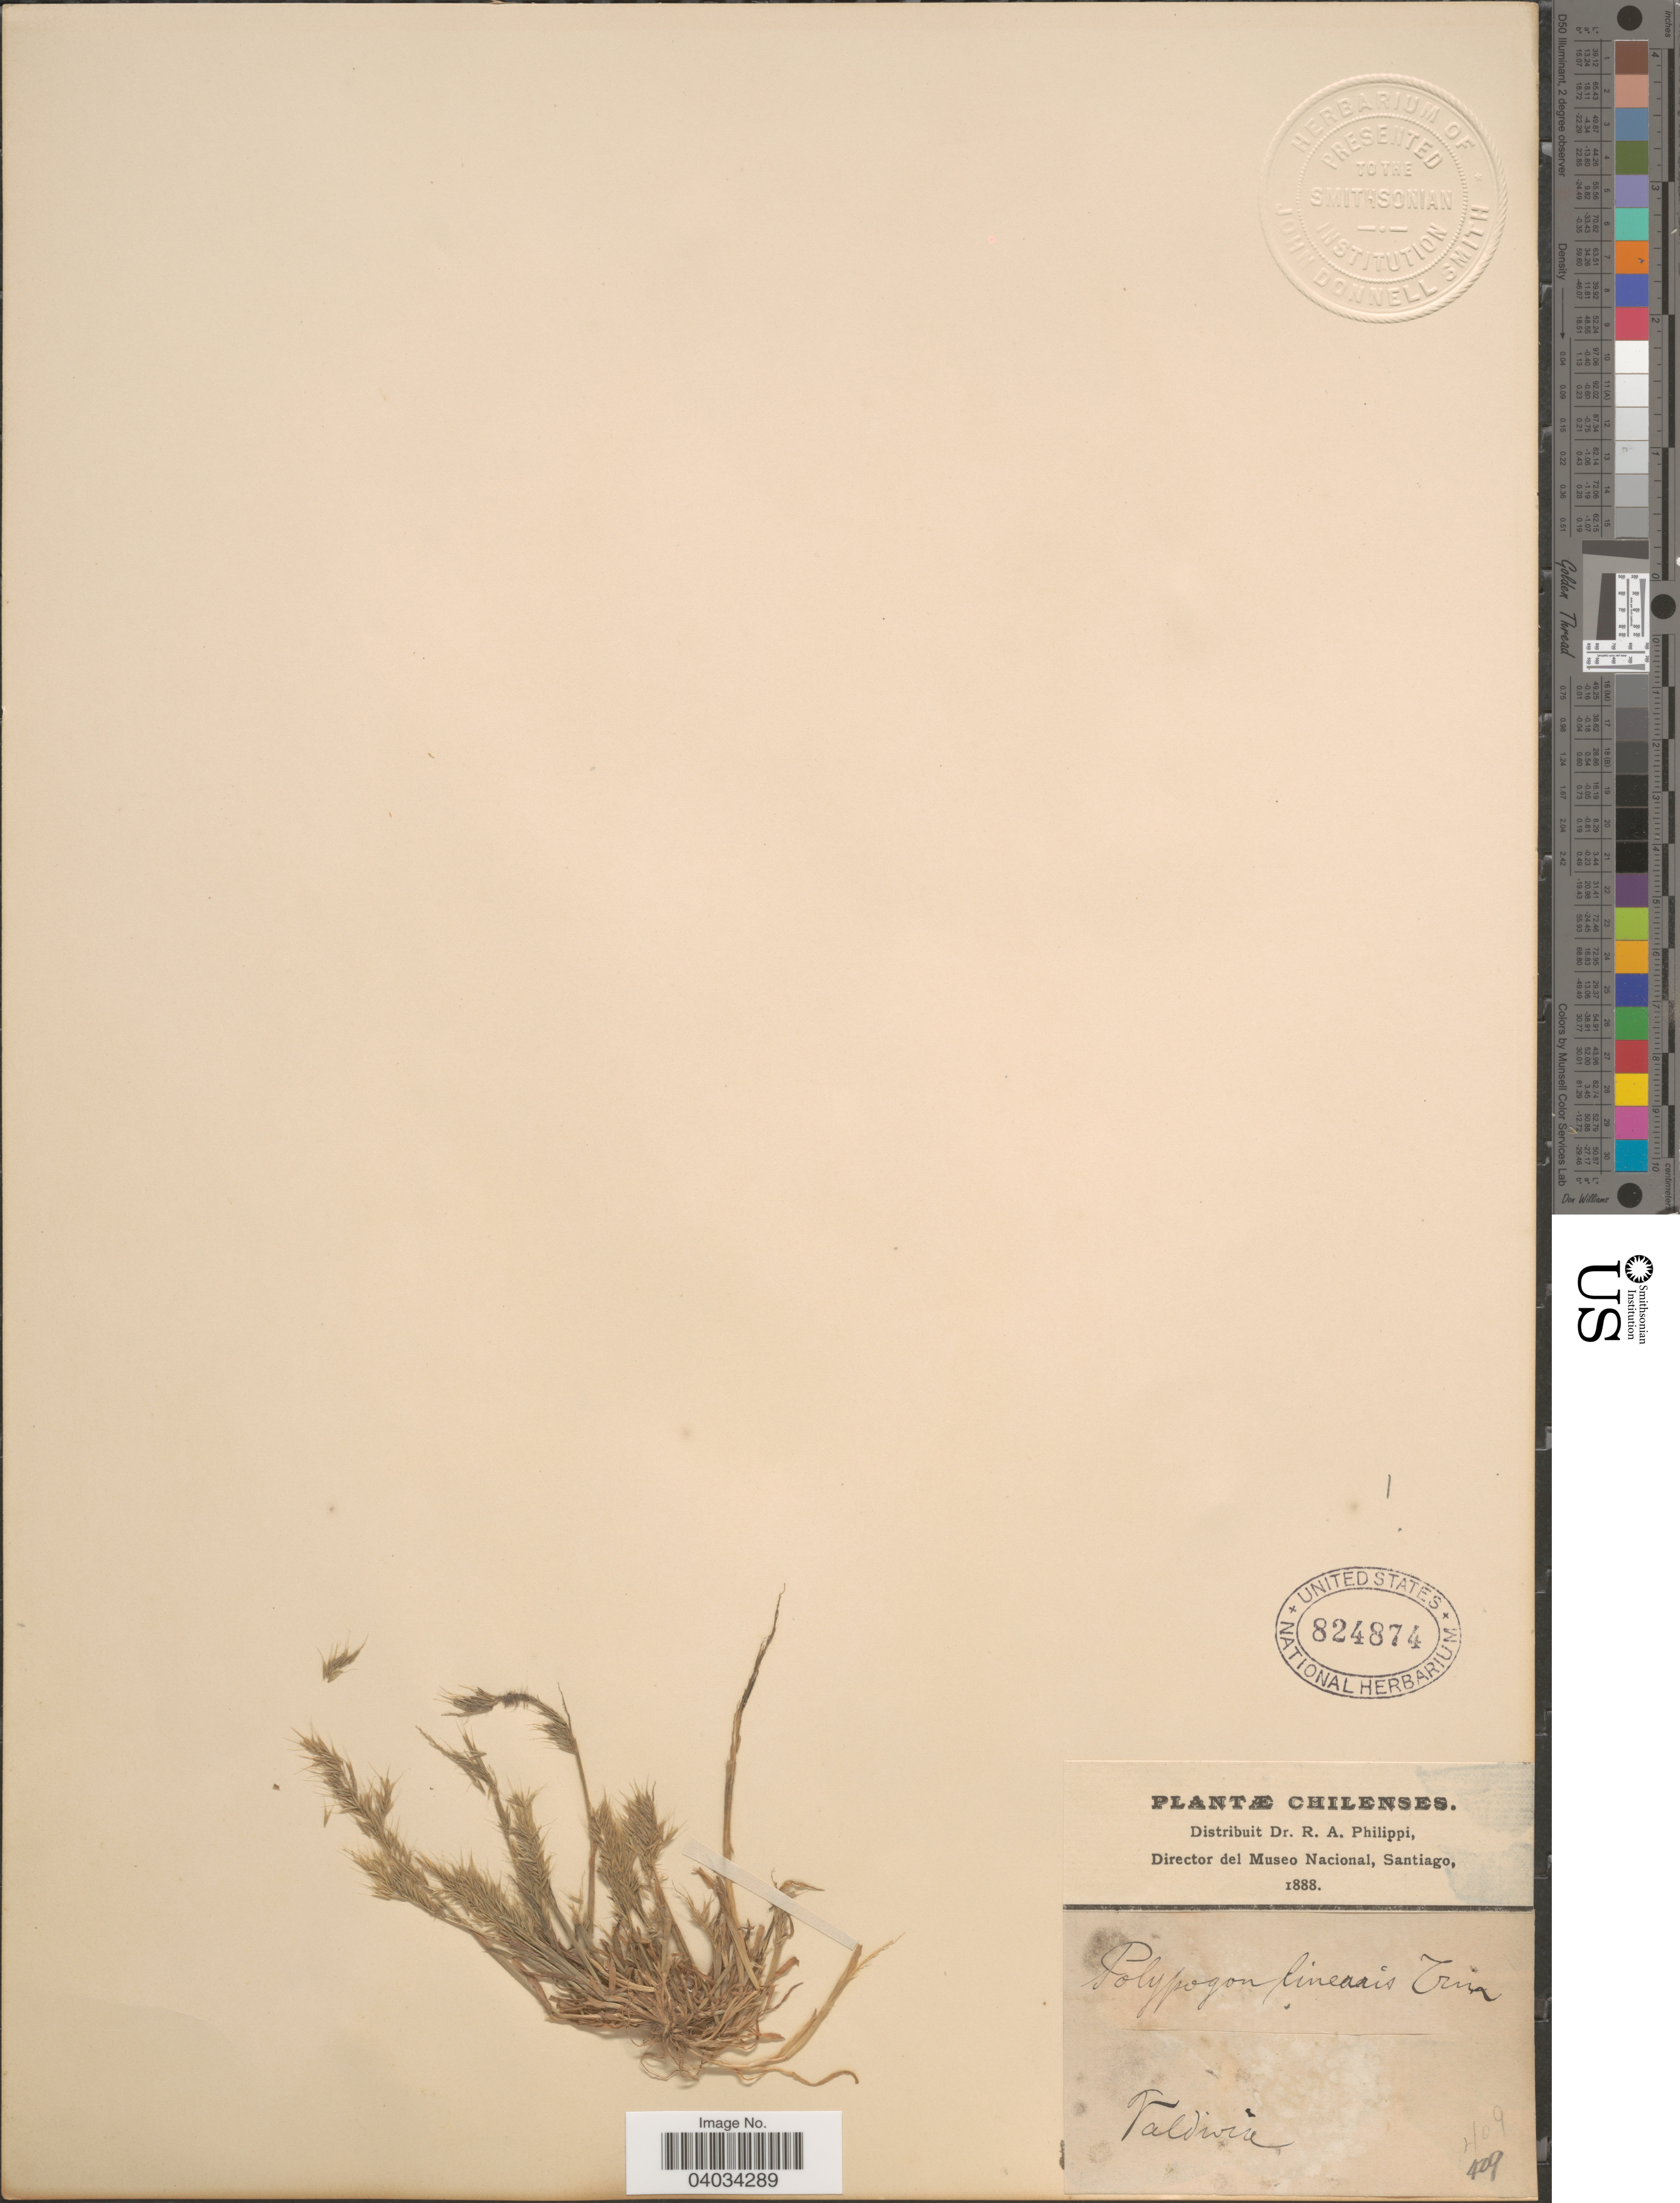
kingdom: Plantae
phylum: Tracheophyta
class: Liliopsida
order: Poales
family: Poaceae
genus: Polypogon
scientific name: Polypogon linearis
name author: Trin.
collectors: ex. herb. R.A. Philippi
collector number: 409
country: Chile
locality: Valdivia.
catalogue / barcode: US 824874